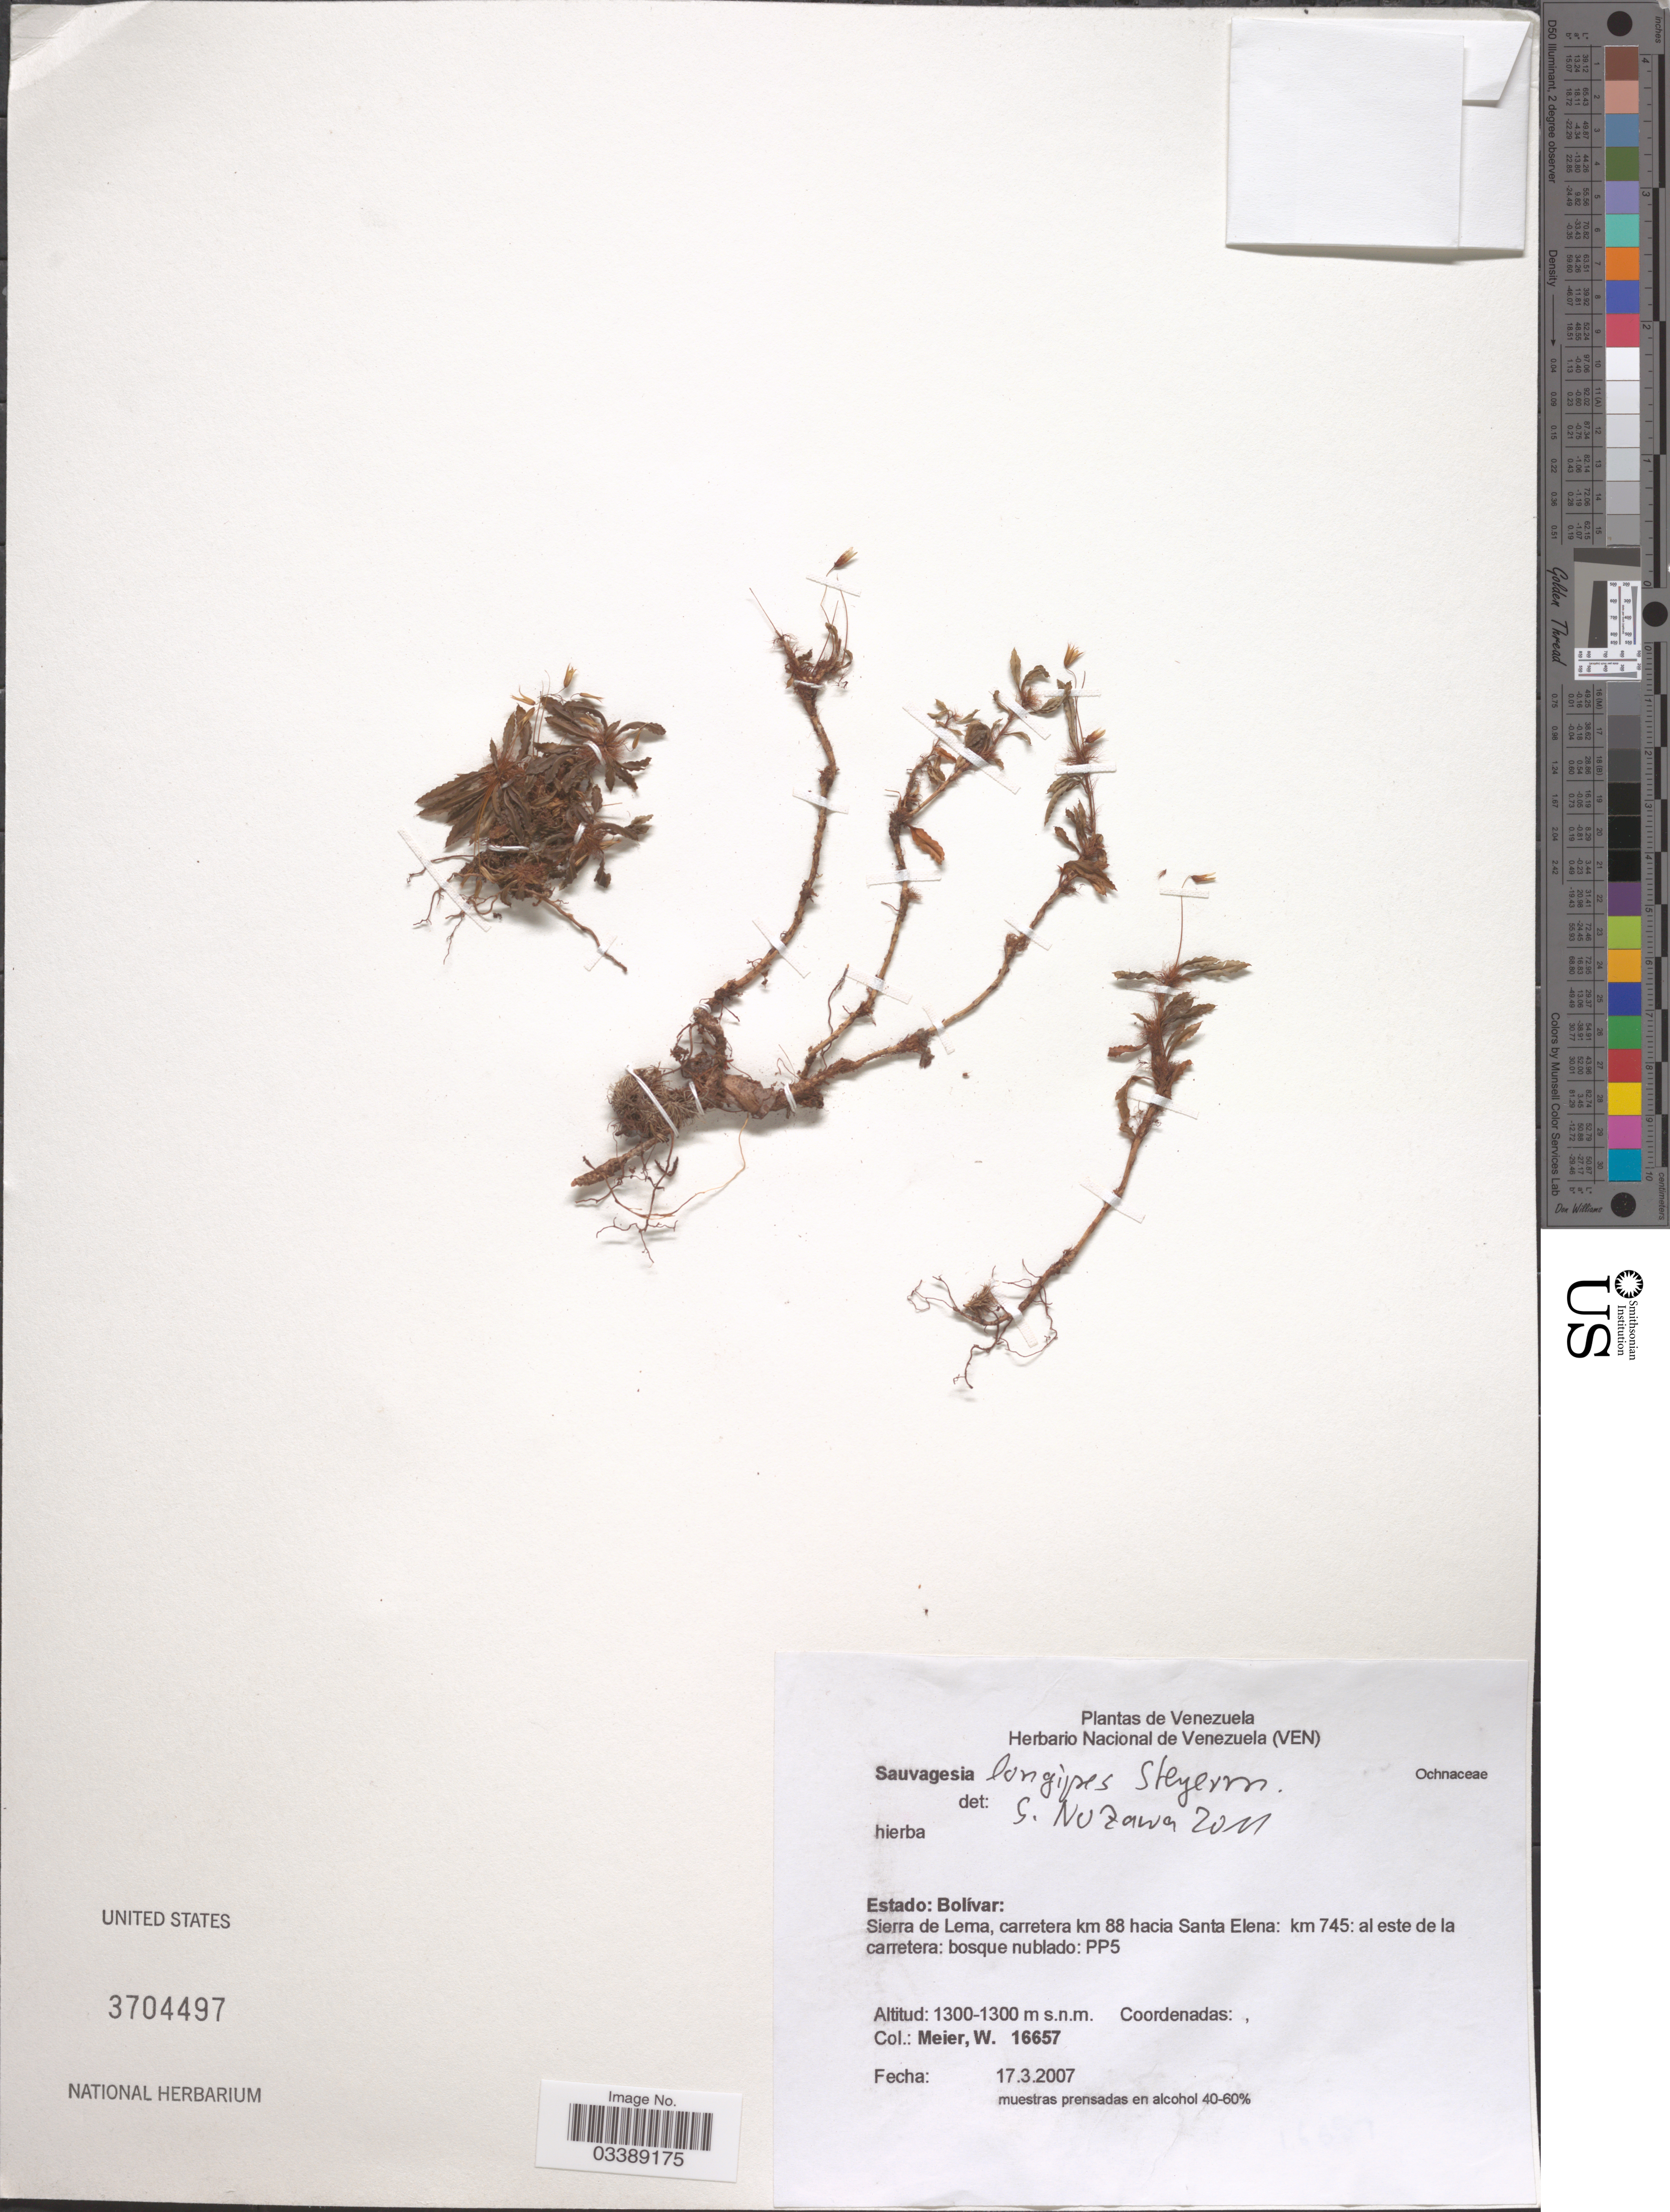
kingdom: Plantae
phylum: Tracheophyta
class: Magnoliopsida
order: Malpighiales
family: Ochnaceae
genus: Sauvagesia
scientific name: Sauvagesia longipes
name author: Steyerm.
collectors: W. Meier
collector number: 16657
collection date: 2007-03-17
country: Venezuela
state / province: Bolivar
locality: Sierra de Lema, carretera km 88 hacia Santa Elena: km 745: al este de la carretera: bosque nublado: PP5.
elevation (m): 1300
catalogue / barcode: US 3704497